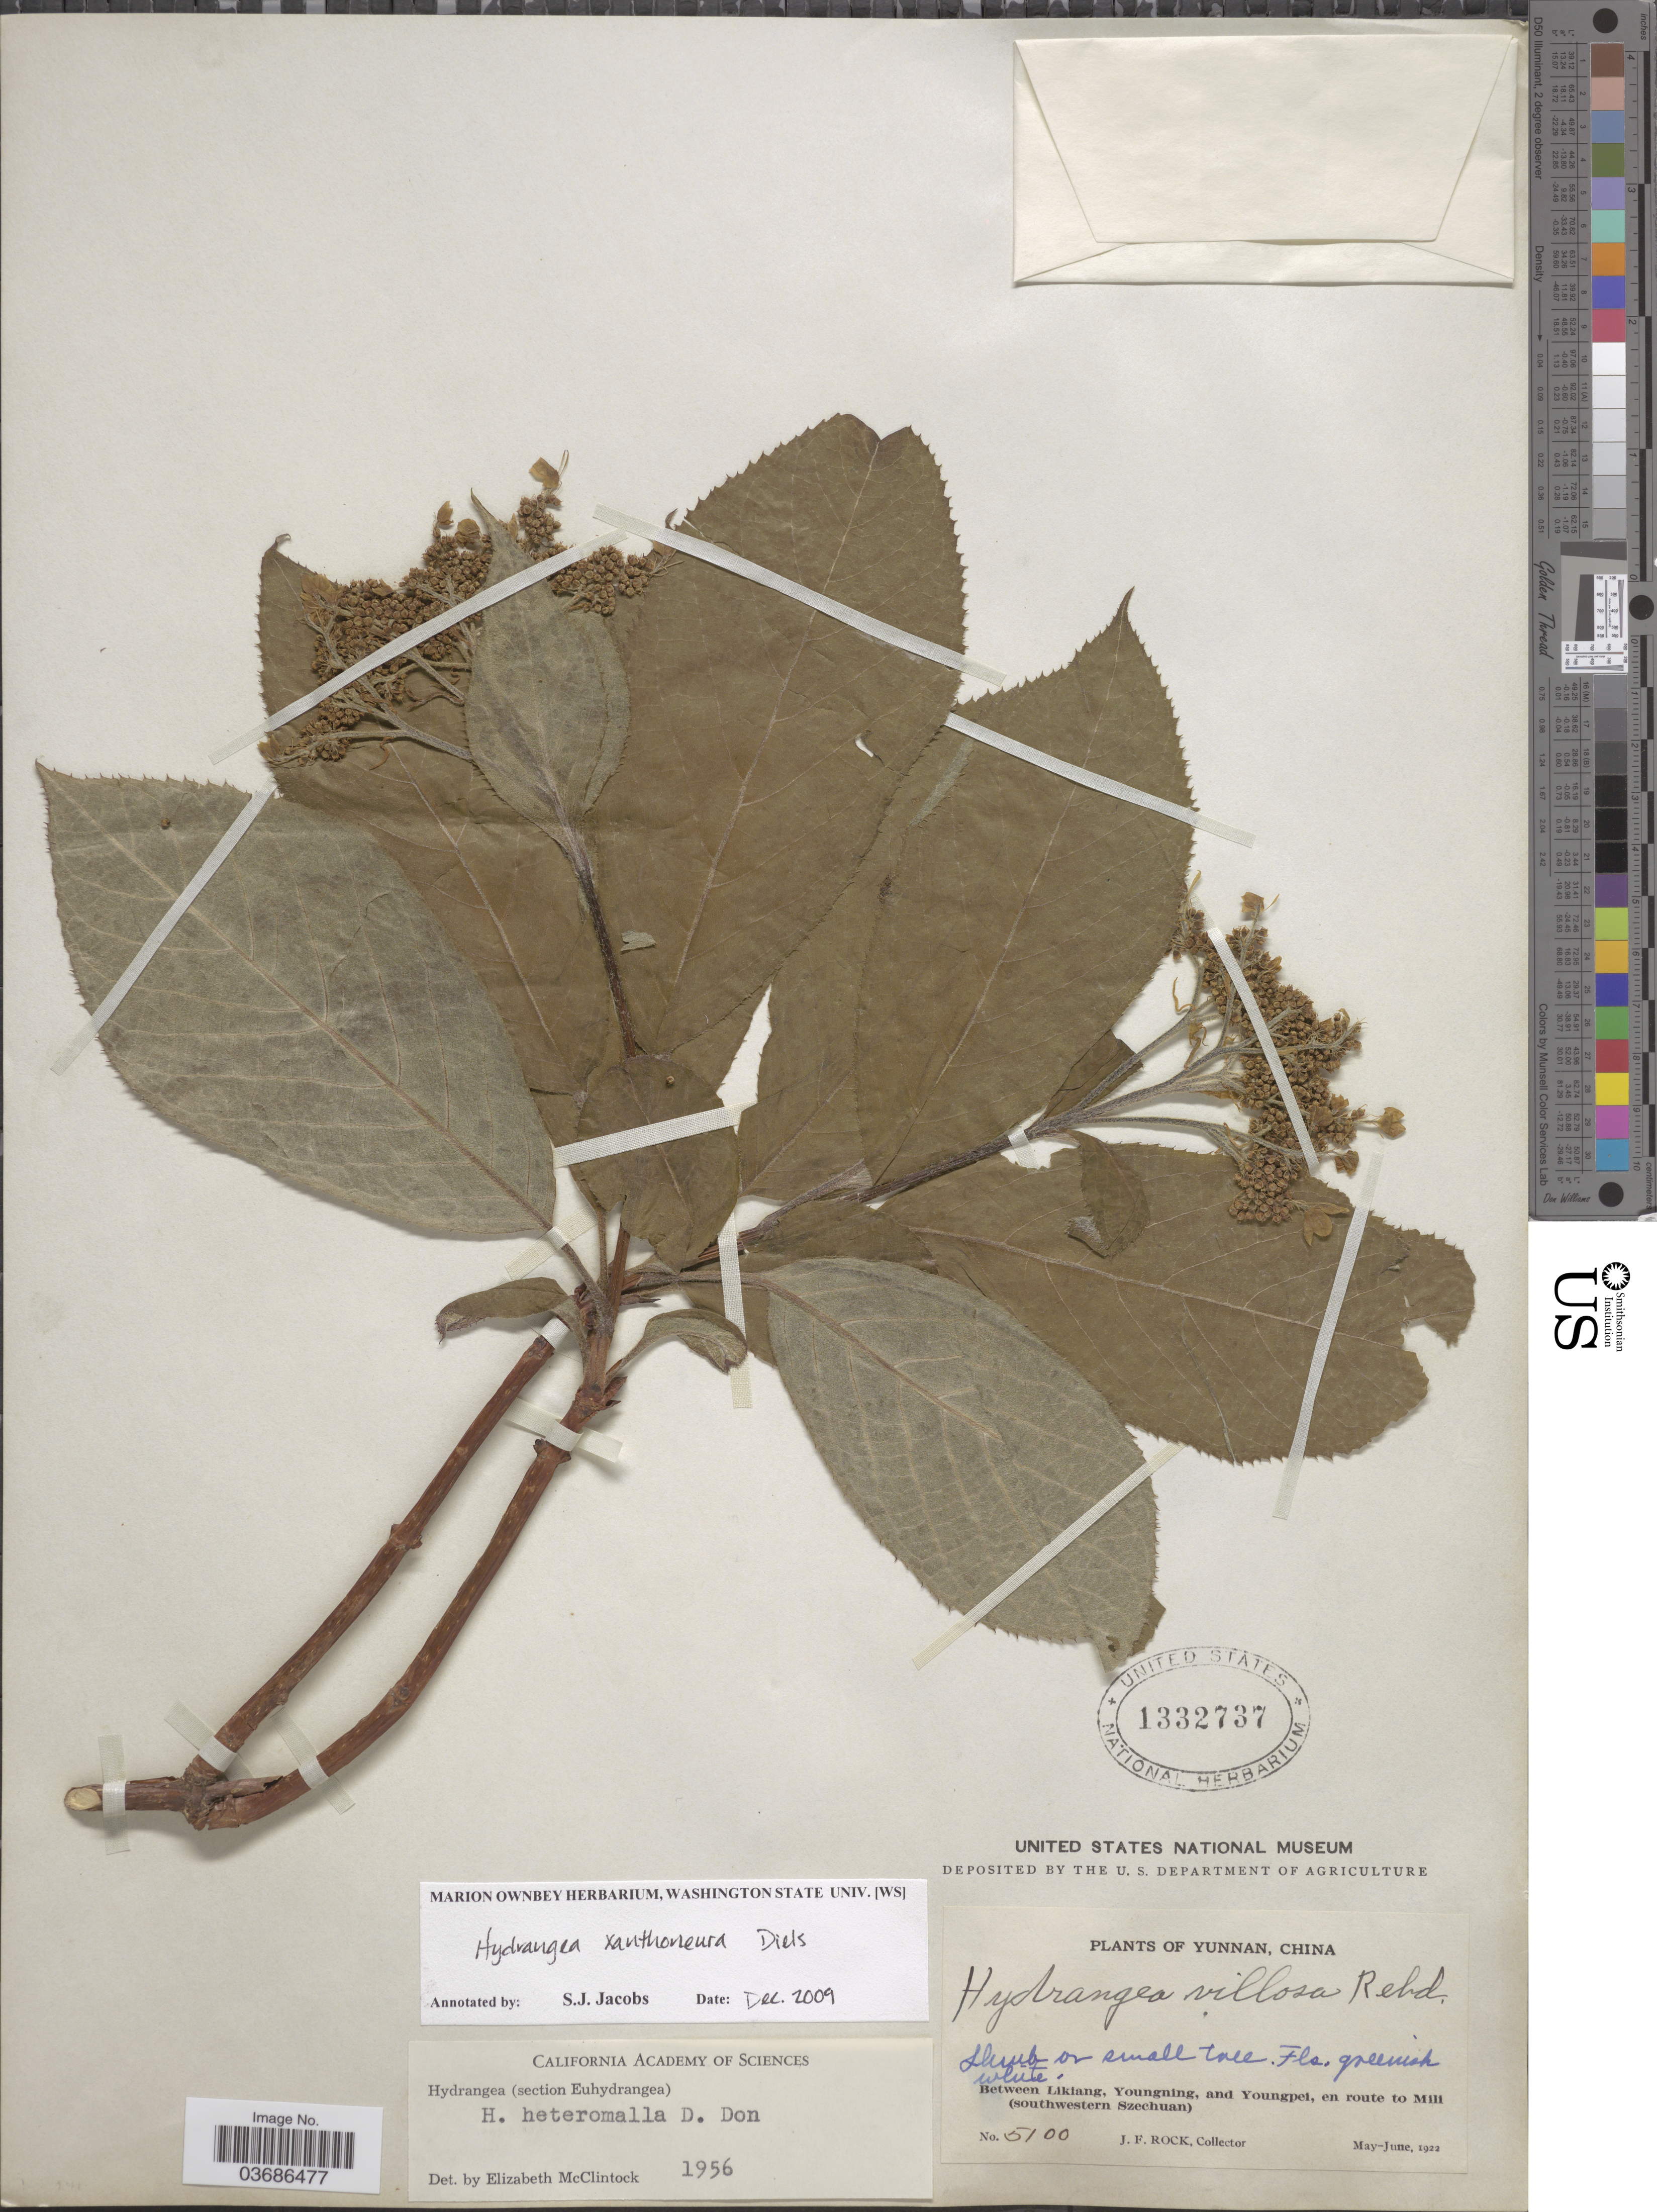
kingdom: Plantae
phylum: Tracheophyta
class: Magnoliopsida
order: Cornales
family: Hydrangeaceae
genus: Hydrangea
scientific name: Hydrangea xanthoneura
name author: Diels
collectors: J. Rock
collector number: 5100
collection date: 1922-05/1922-06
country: China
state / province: Yunnan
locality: Between Likiang, Youngning, and Youngpei, en route to Mili (southwestern Szechuan).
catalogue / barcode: US 1332737